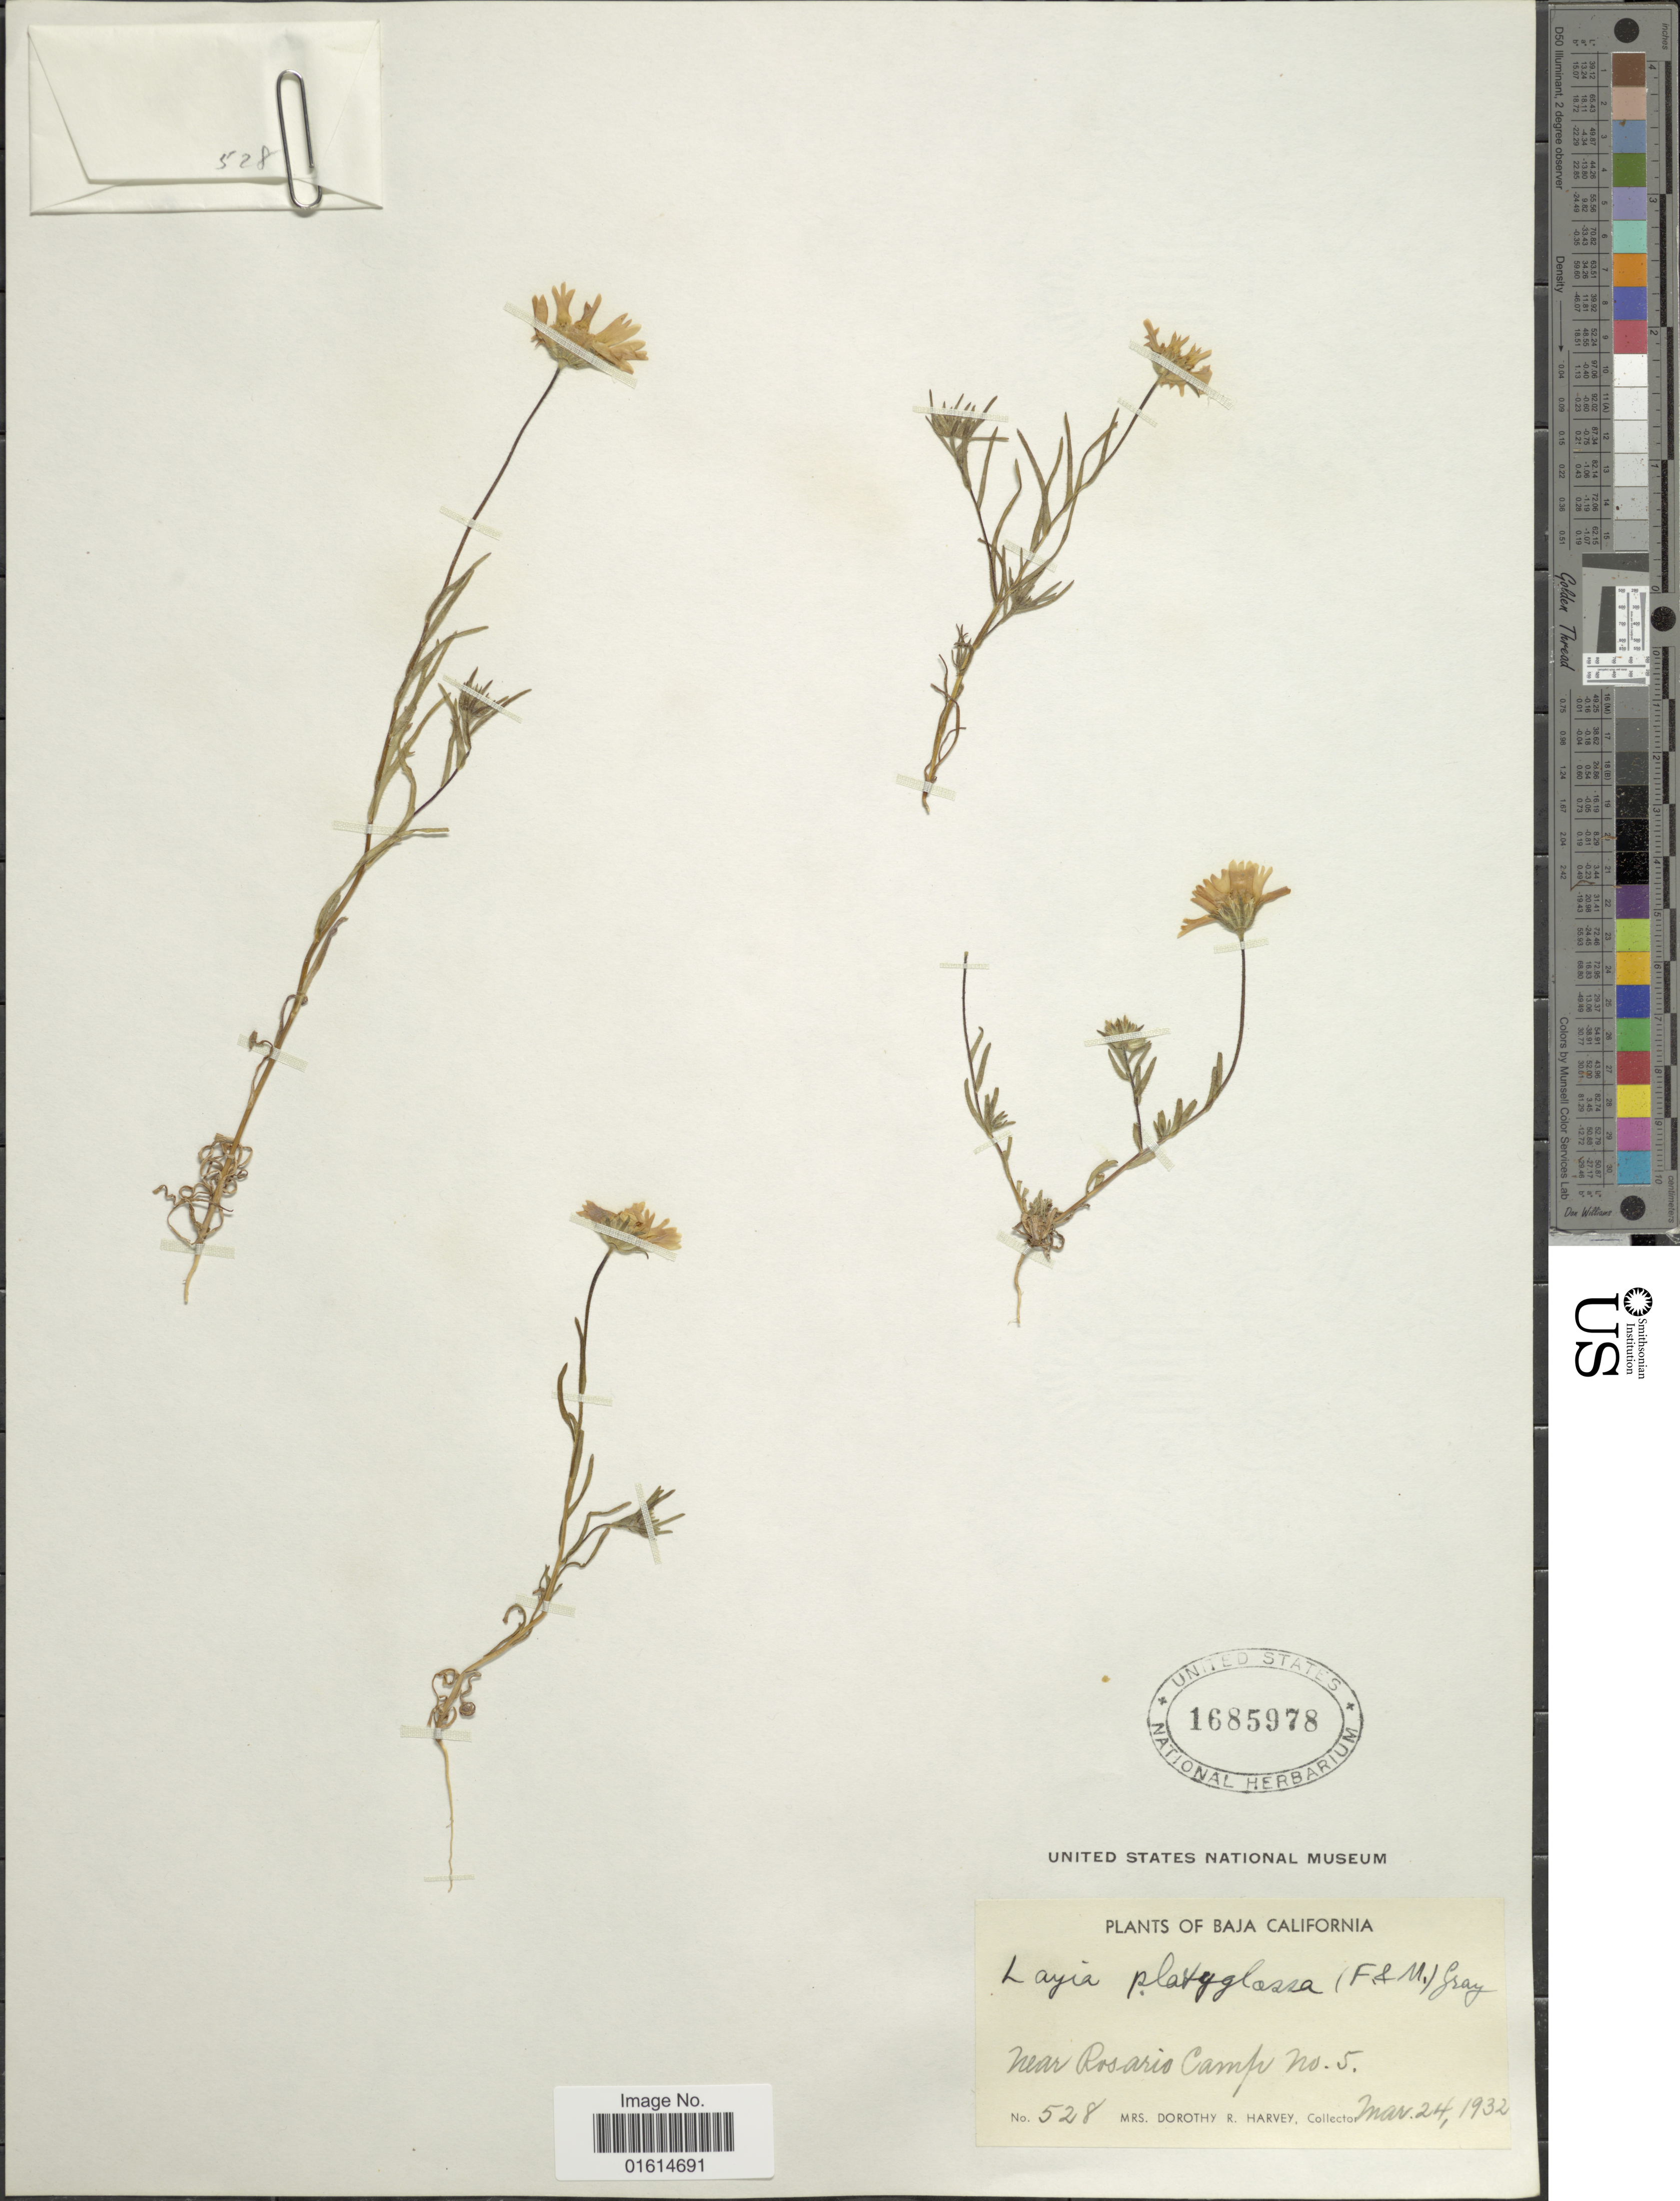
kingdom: Plantae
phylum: Tracheophyta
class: Magnoliopsida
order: Asterales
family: Asteraceae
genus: Layia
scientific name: Layia platyglossa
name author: (Fisch.) A. Gray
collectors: Harvey, Mrs. D. R.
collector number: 528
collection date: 1932-03-24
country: Mexico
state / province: Baja California Norte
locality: Near Rosario Camp no5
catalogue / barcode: US 1685978